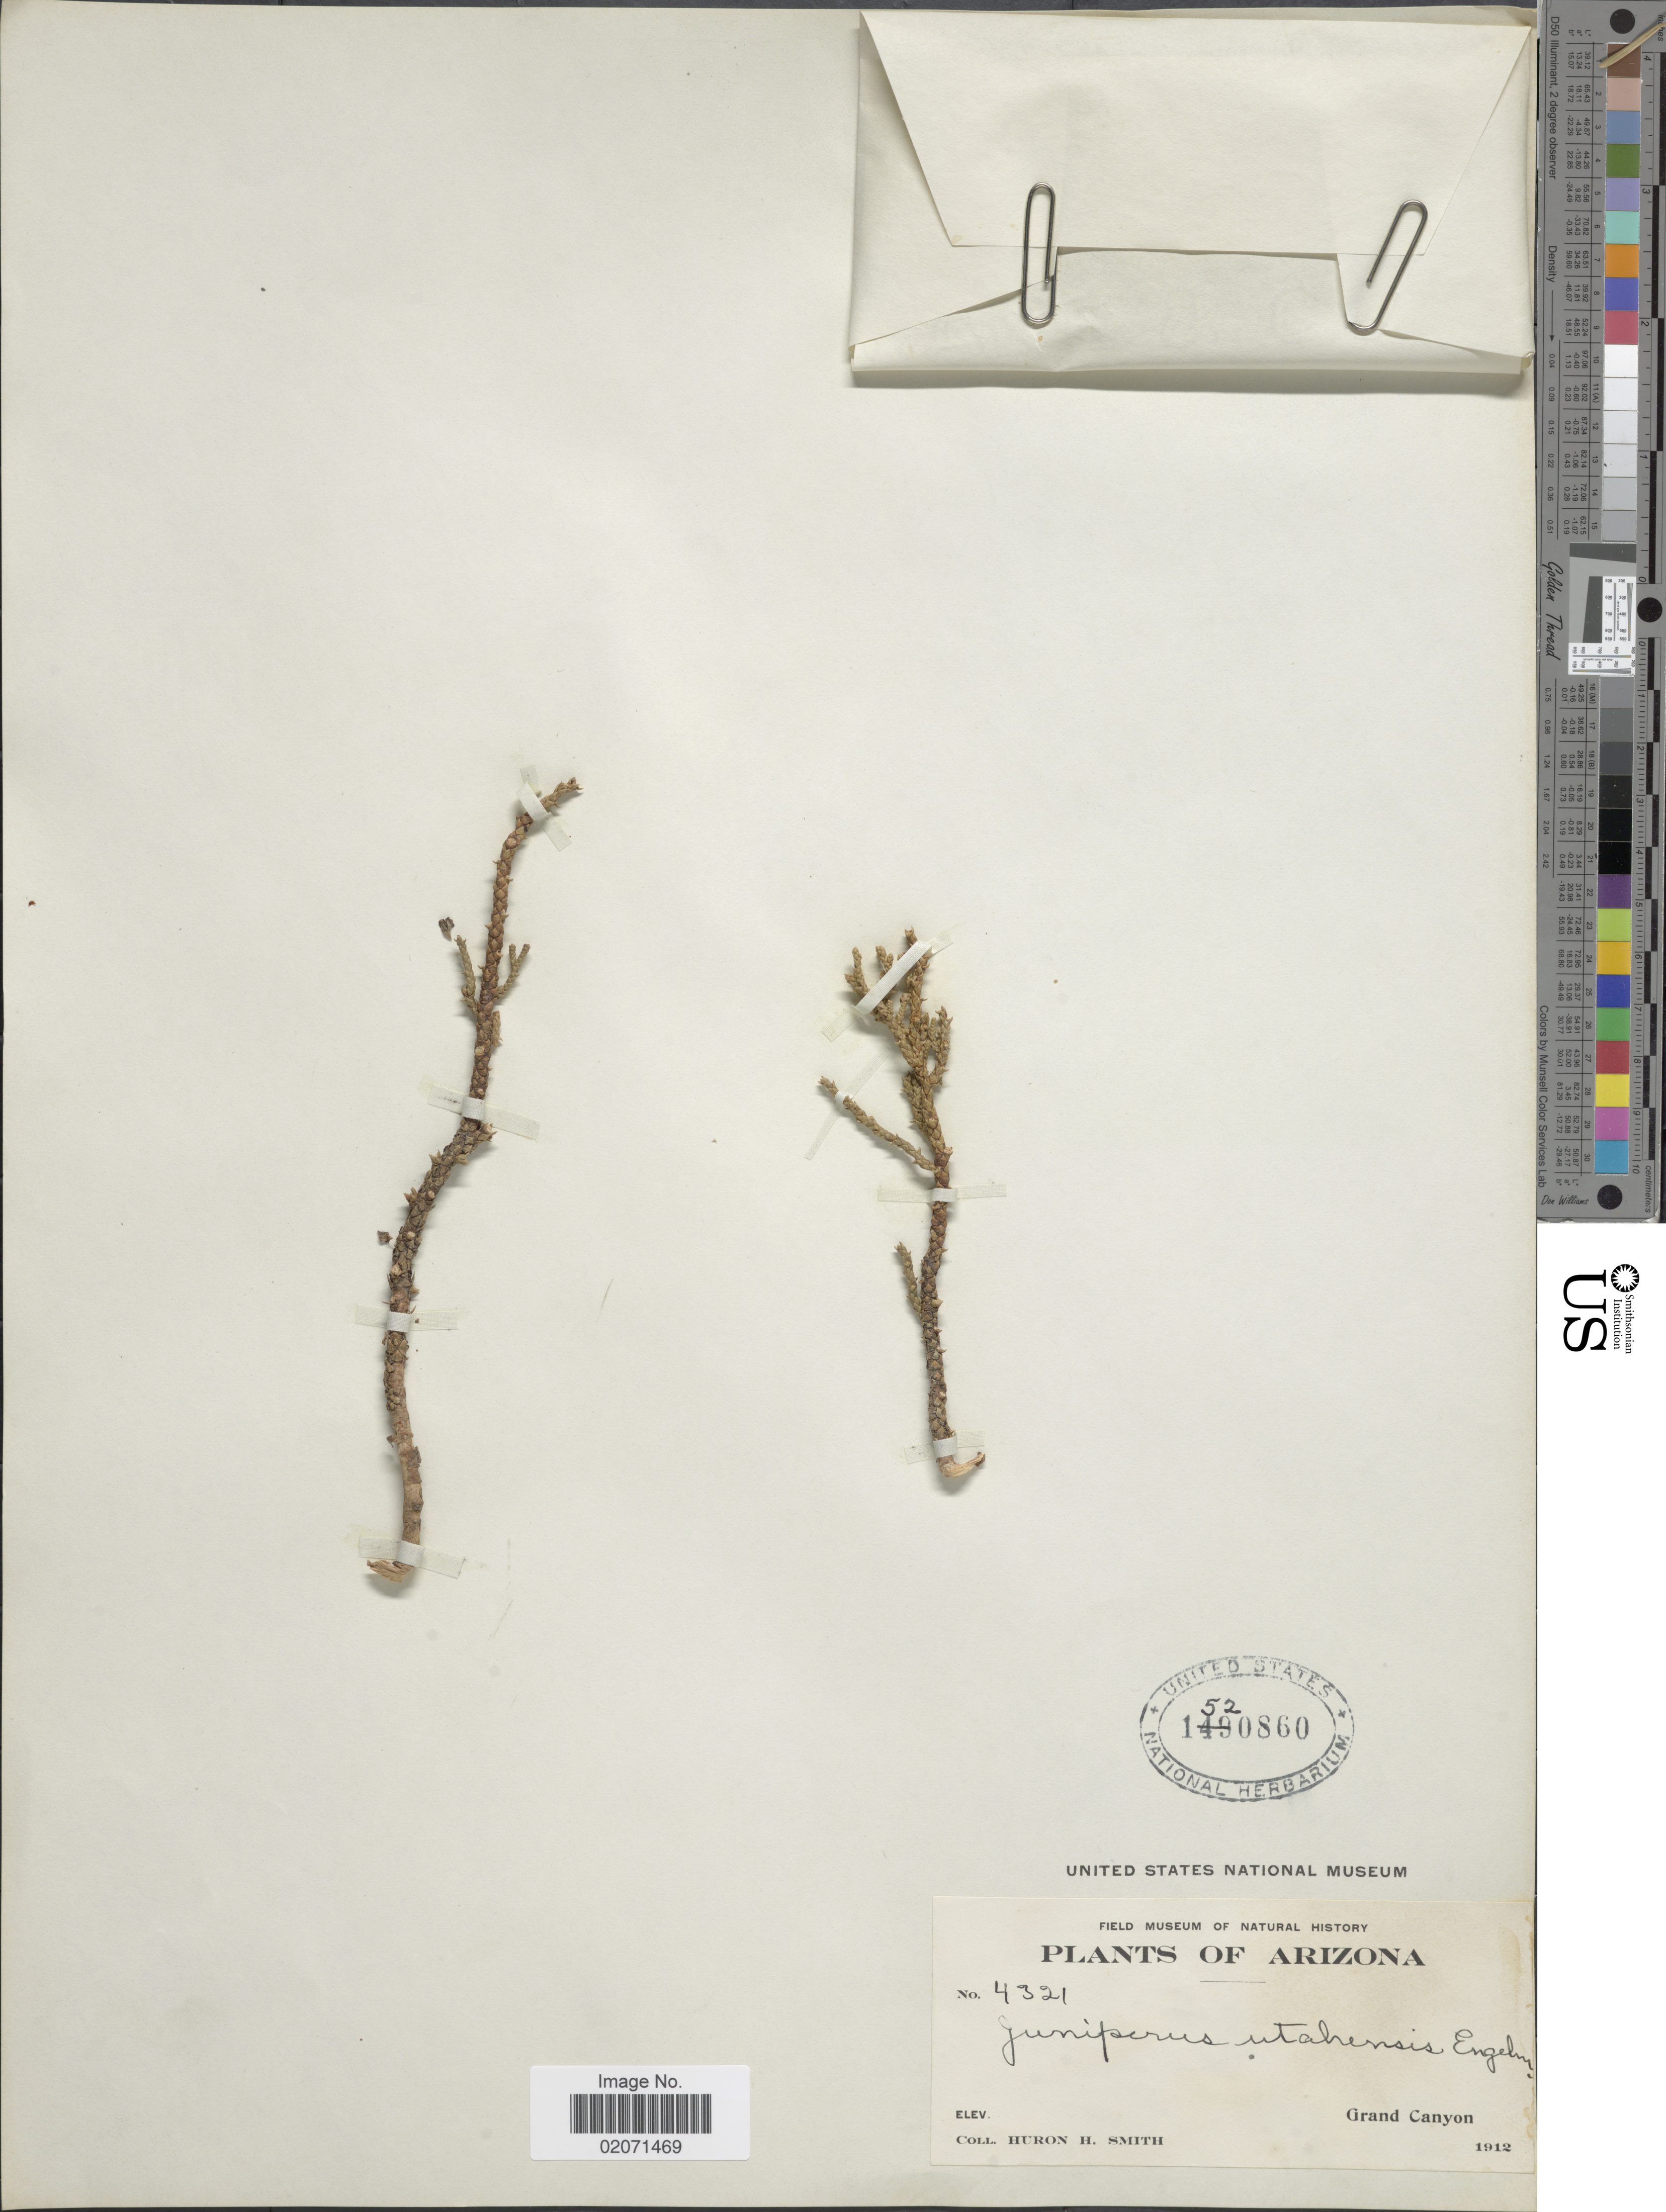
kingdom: Plantae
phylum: Tracheophyta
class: Pinopsida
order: Pinales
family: Cupressaceae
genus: Juniperus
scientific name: Juniperus osteosperma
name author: (Torr.) Little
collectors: Huron H. Smith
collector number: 4321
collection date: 1912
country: United States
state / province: Arizona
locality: Grand Canyon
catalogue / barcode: US 1520860